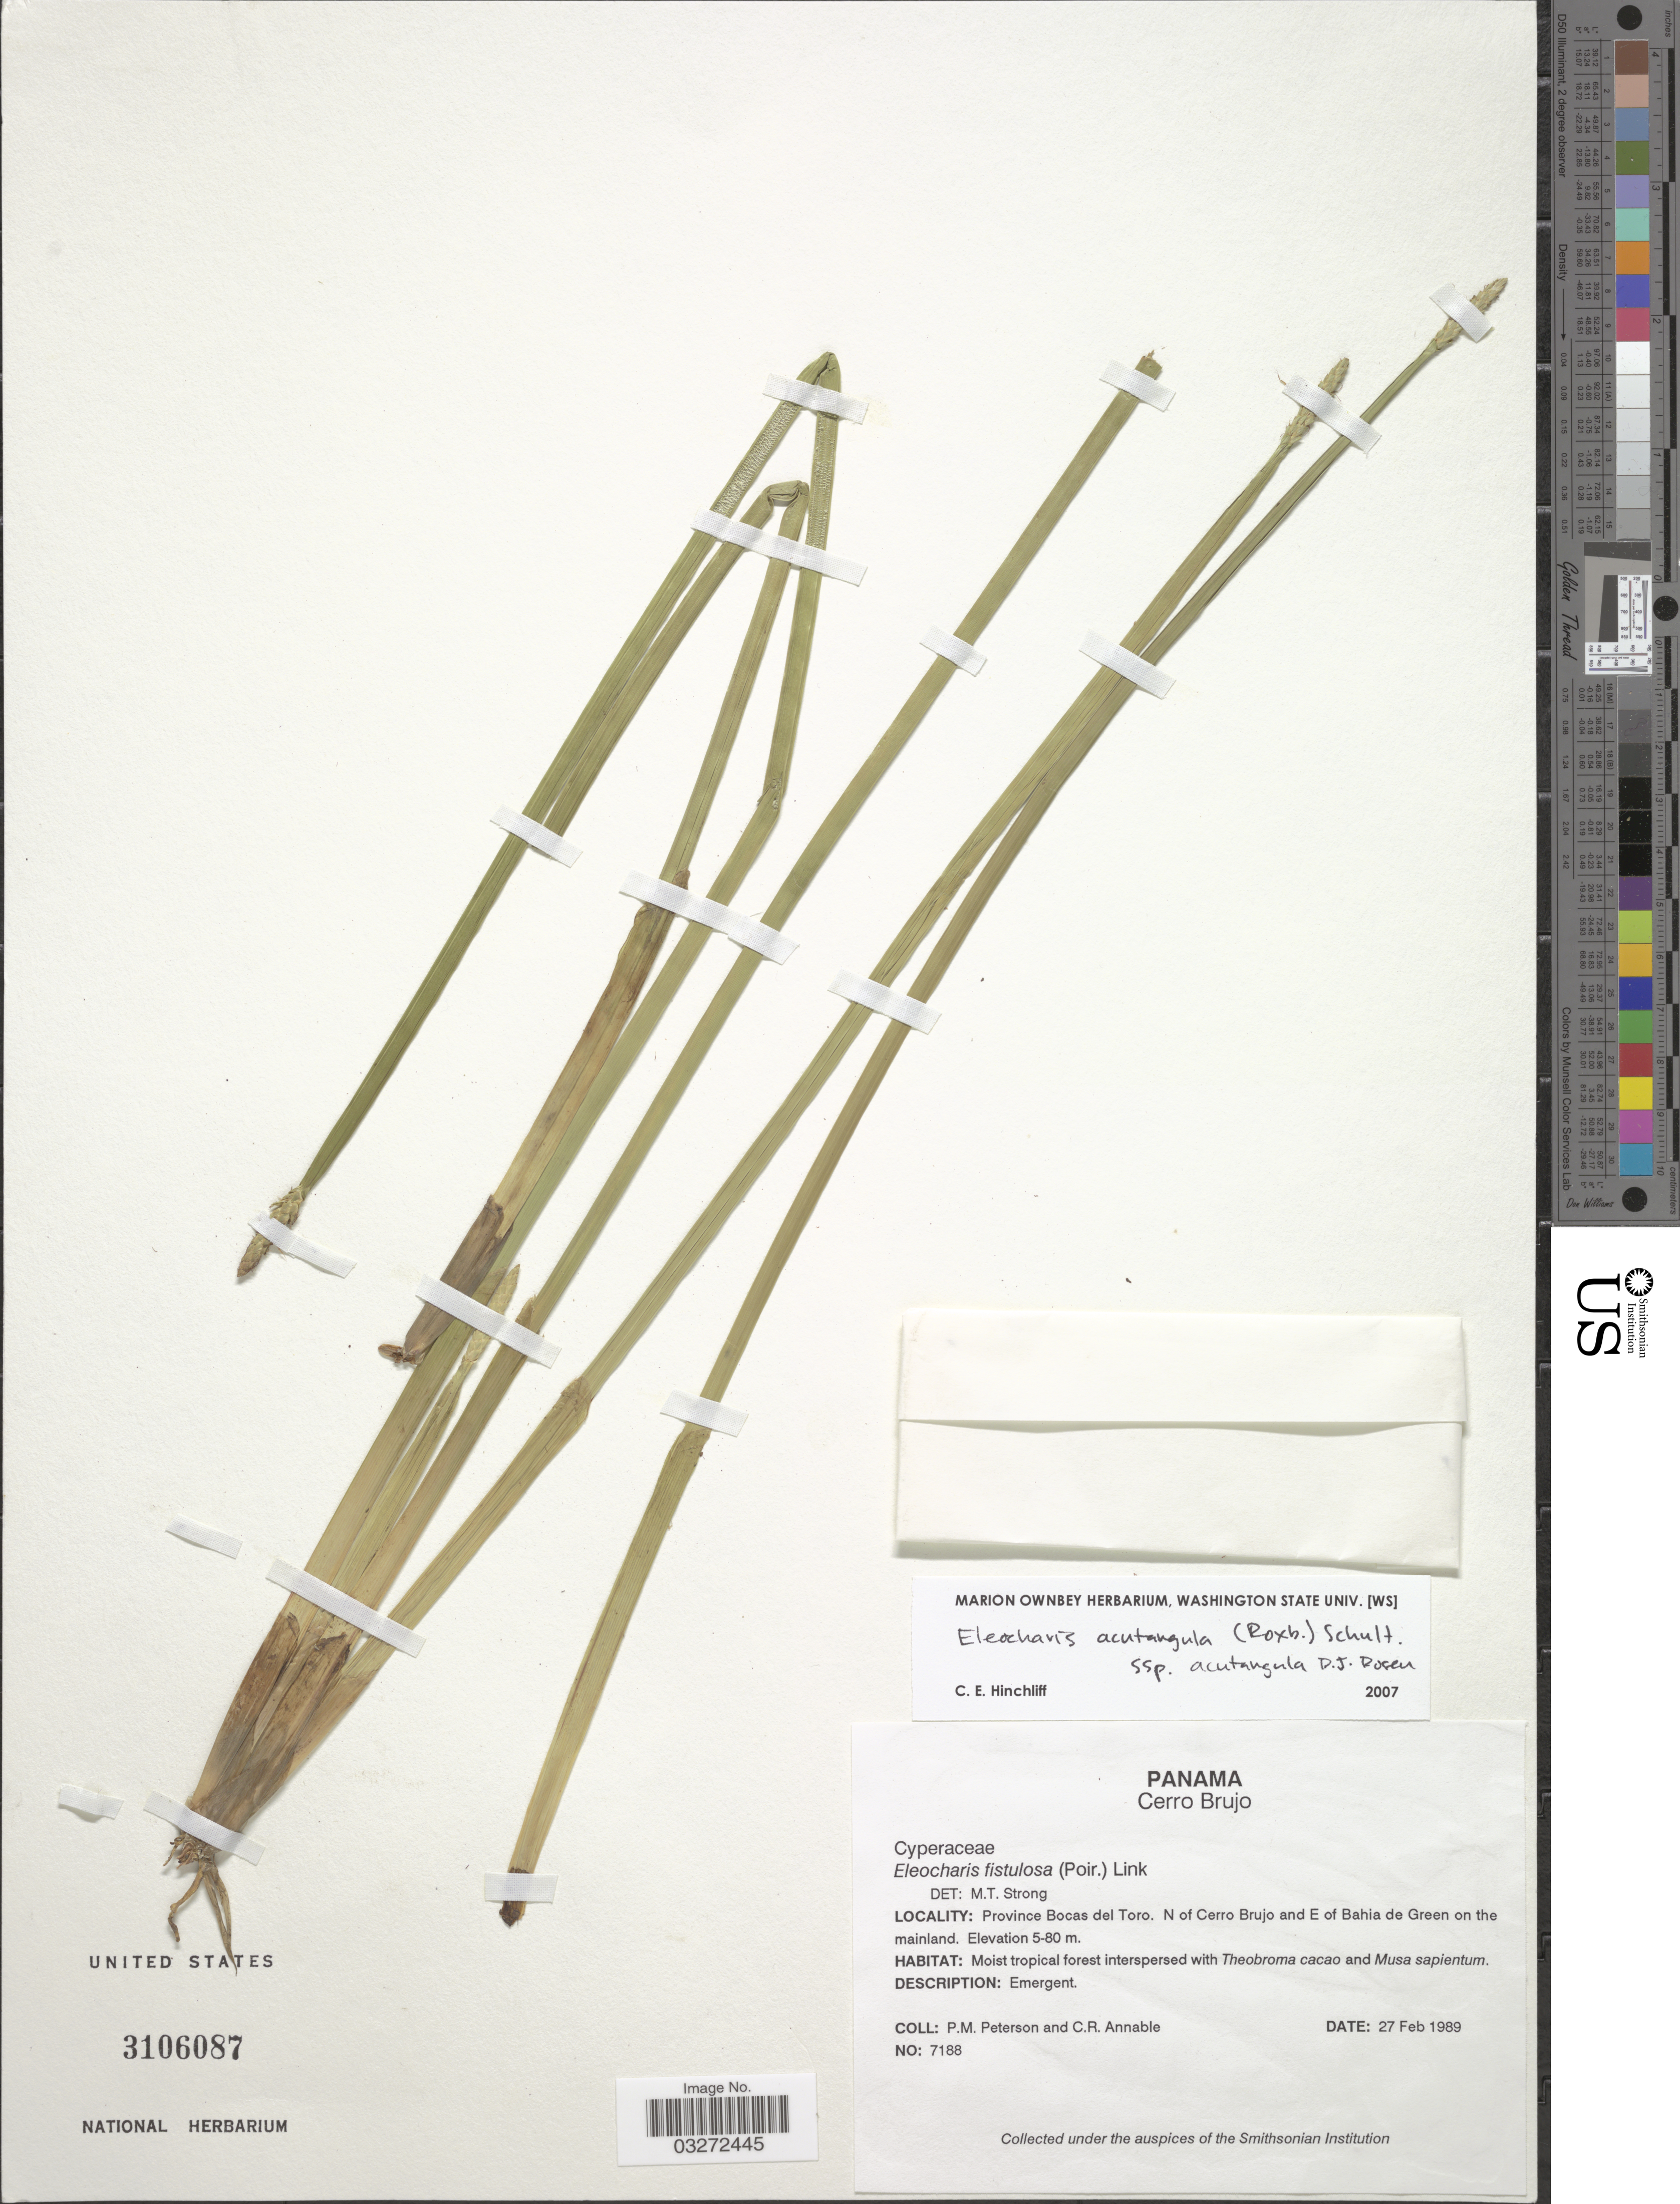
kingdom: Plantae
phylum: Tracheophyta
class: Liliopsida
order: Poales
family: Cyperaceae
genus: Eleocharis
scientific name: Eleocharis acutangula subsp. acutangula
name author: (Roxb.) Schult.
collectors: P. M. Peterson & C. R. Annable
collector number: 7188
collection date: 1989-02-27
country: Panama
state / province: Bocas del Toro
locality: Cerro Brujo, Province Bocas del Toro. N of Cerro Brujo and E of Bahia de Green on the mainland.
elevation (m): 5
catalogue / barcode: US 3106087